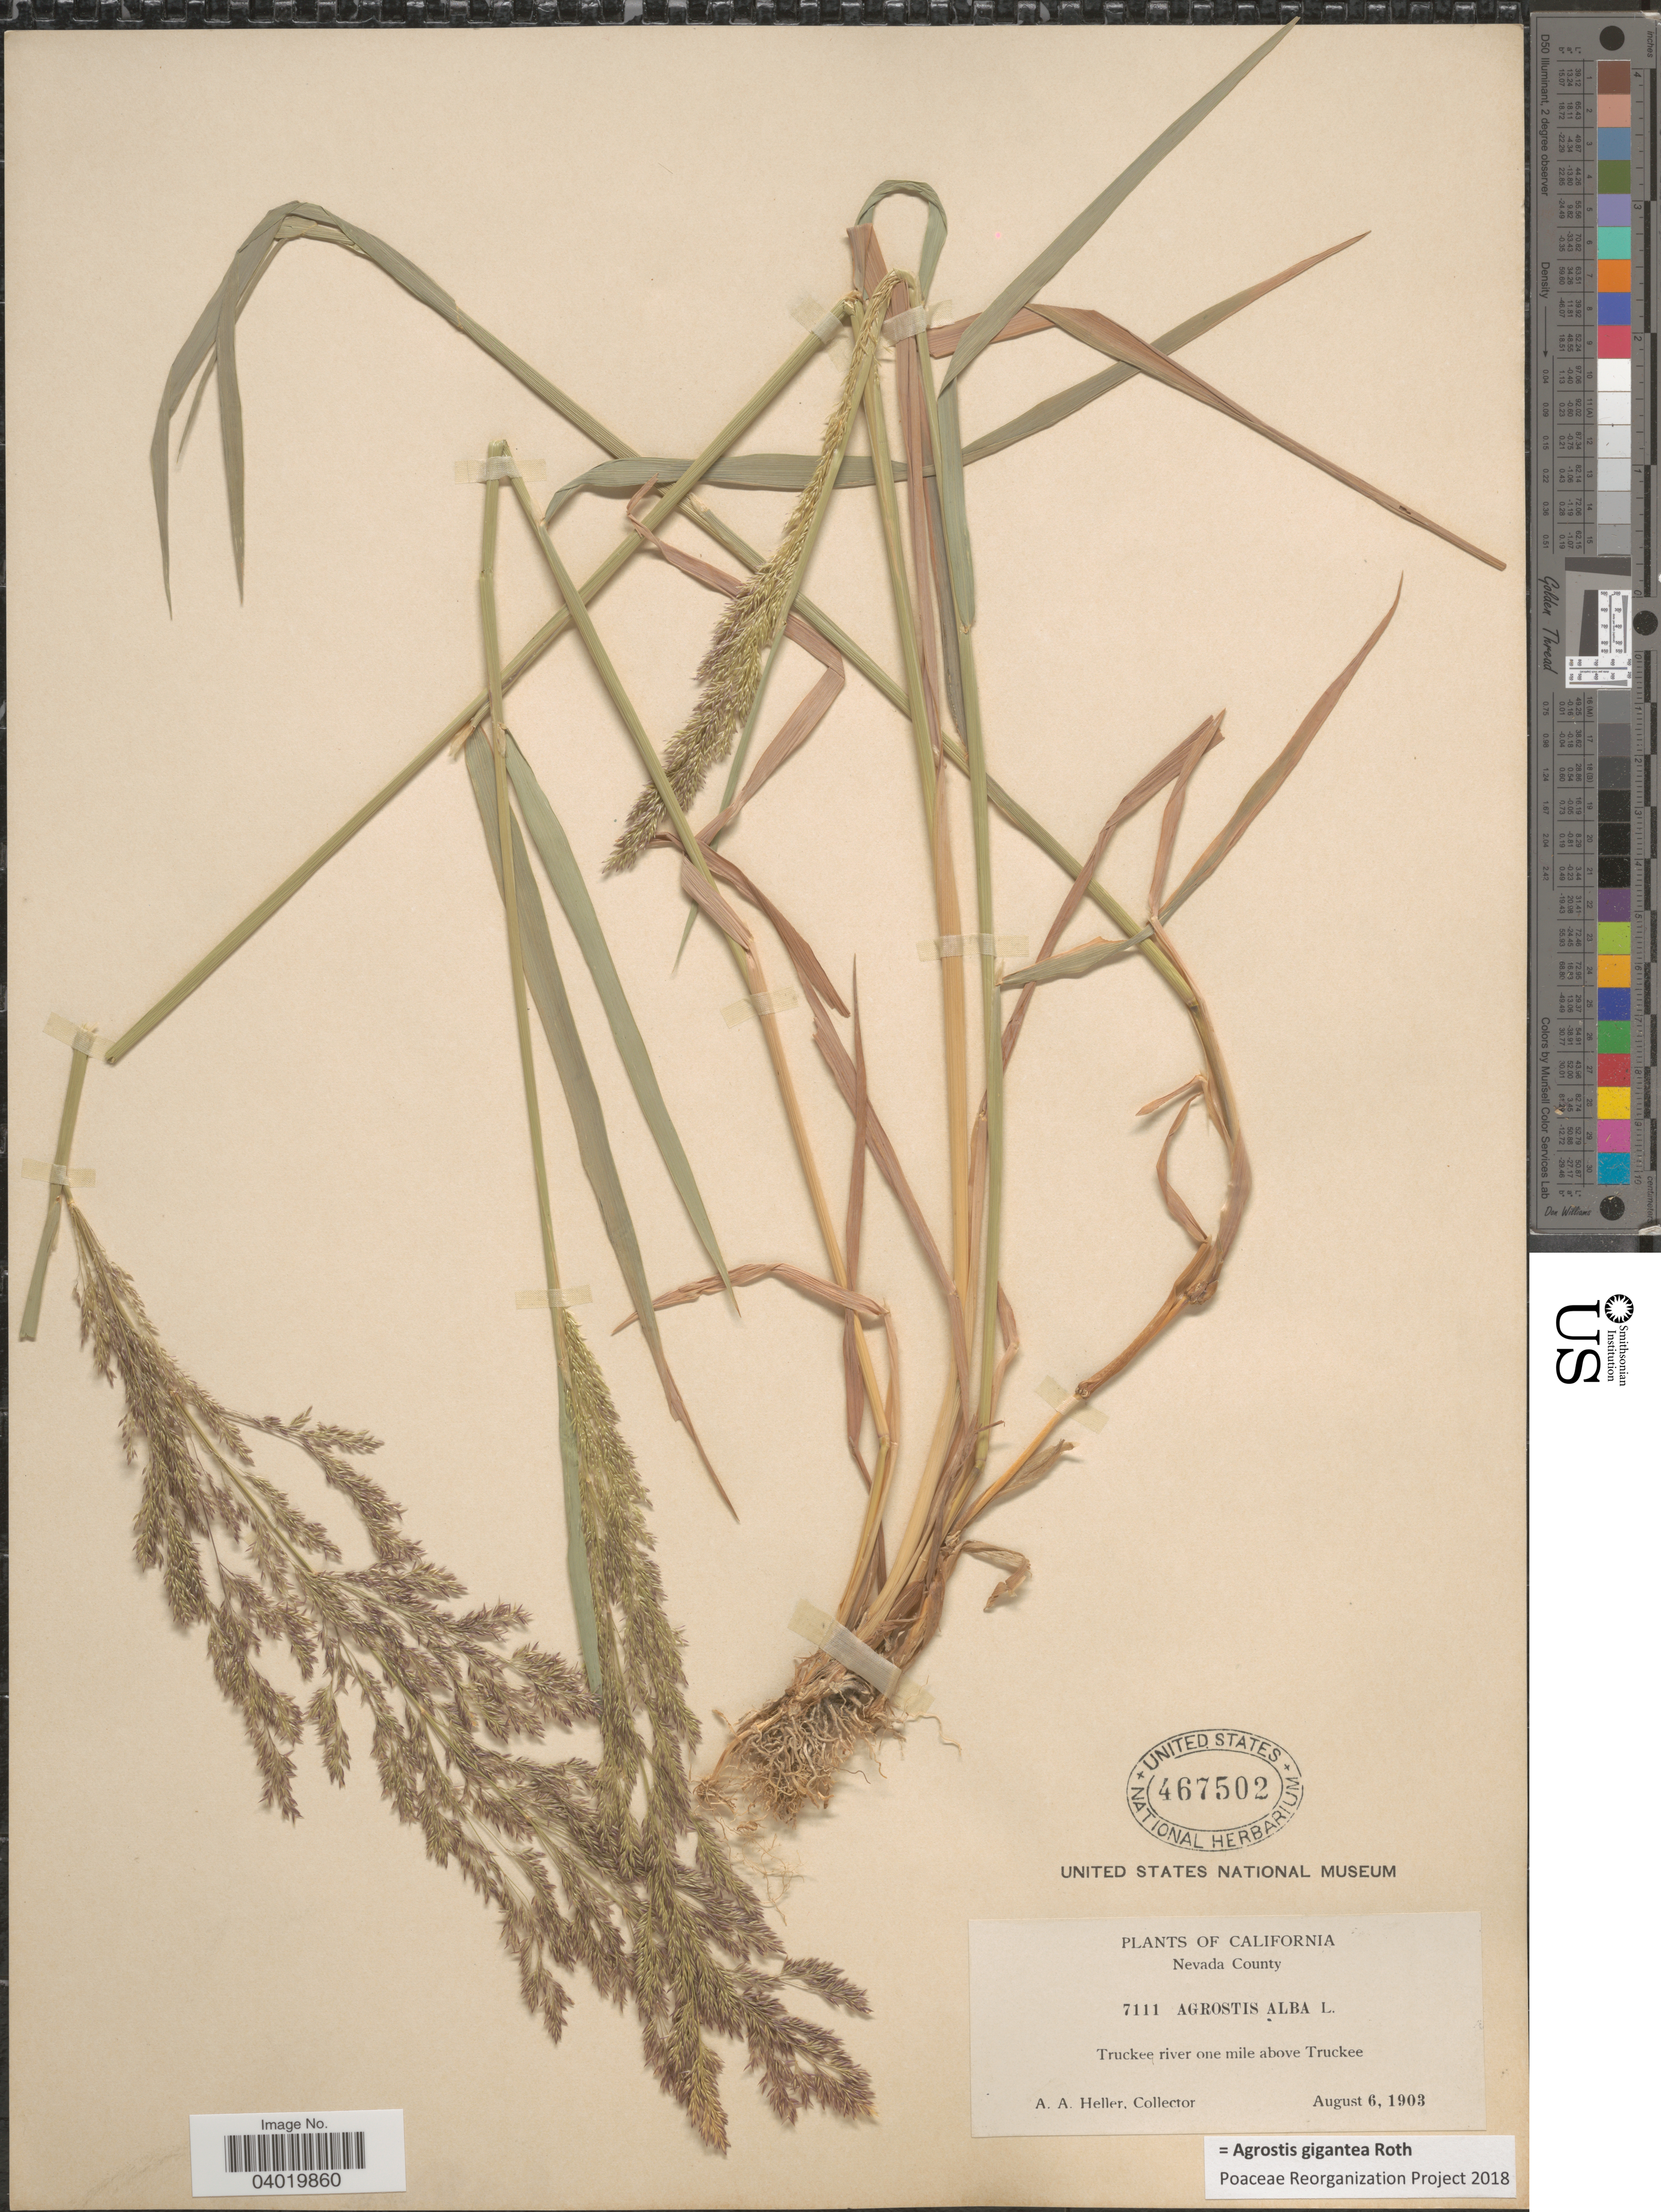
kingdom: Plantae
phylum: Tracheophyta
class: Liliopsida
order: Poales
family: Poaceae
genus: Agrostis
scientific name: Agrostis gigantea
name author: Roth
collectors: A. A. Heller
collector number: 7111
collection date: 1903-08-06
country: United States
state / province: California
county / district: Nevada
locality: Nevada County. Truckee river one mile above Truckee.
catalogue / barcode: US 467502